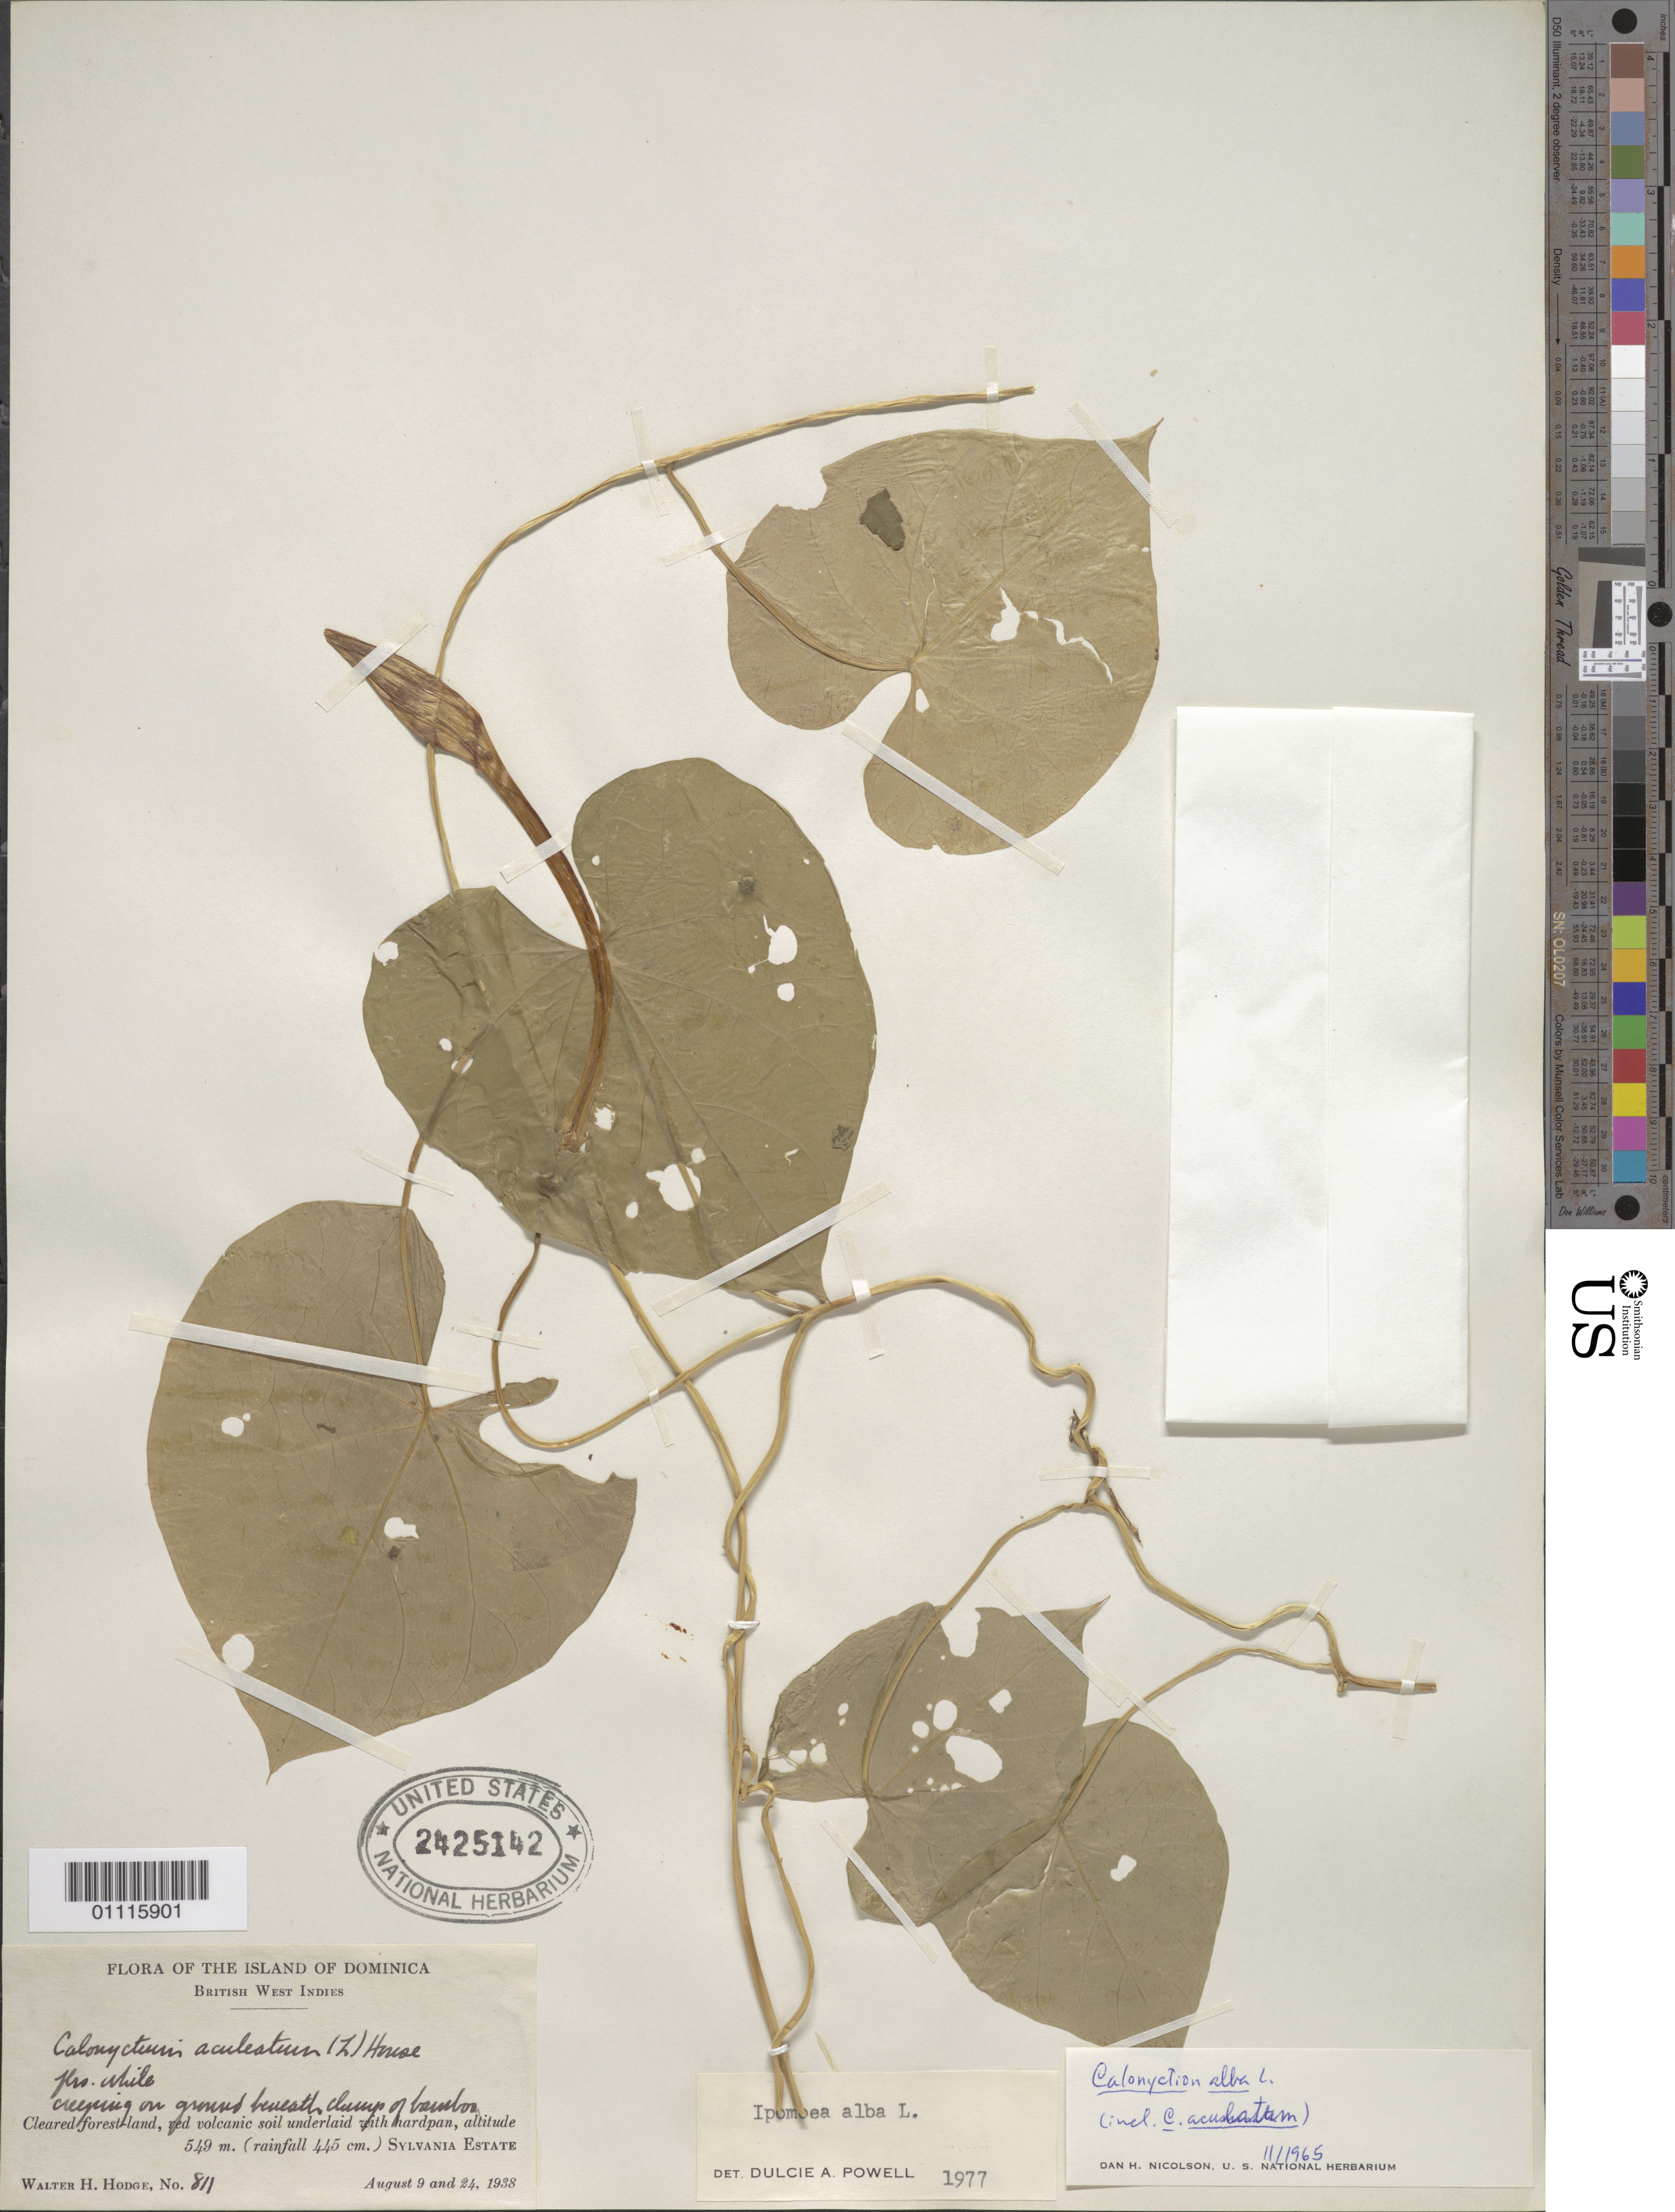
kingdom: Plantae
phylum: Tracheophyta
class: Magnoliopsida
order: Solanales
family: Convolvulaceae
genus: Ipomoea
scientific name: Ipomoea alba L.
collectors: W. Hodge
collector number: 811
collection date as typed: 09 Aug 1938 and 24 Aug 1938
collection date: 1938-08-09,1938-08-24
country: Dominica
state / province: St. Paul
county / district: Sylvania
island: Dominica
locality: Sylvania Estate. Cleared forest-land, red volcanic soil underlaid wit hardpan. Rainfall 445 cm.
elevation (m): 549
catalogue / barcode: US 2425142